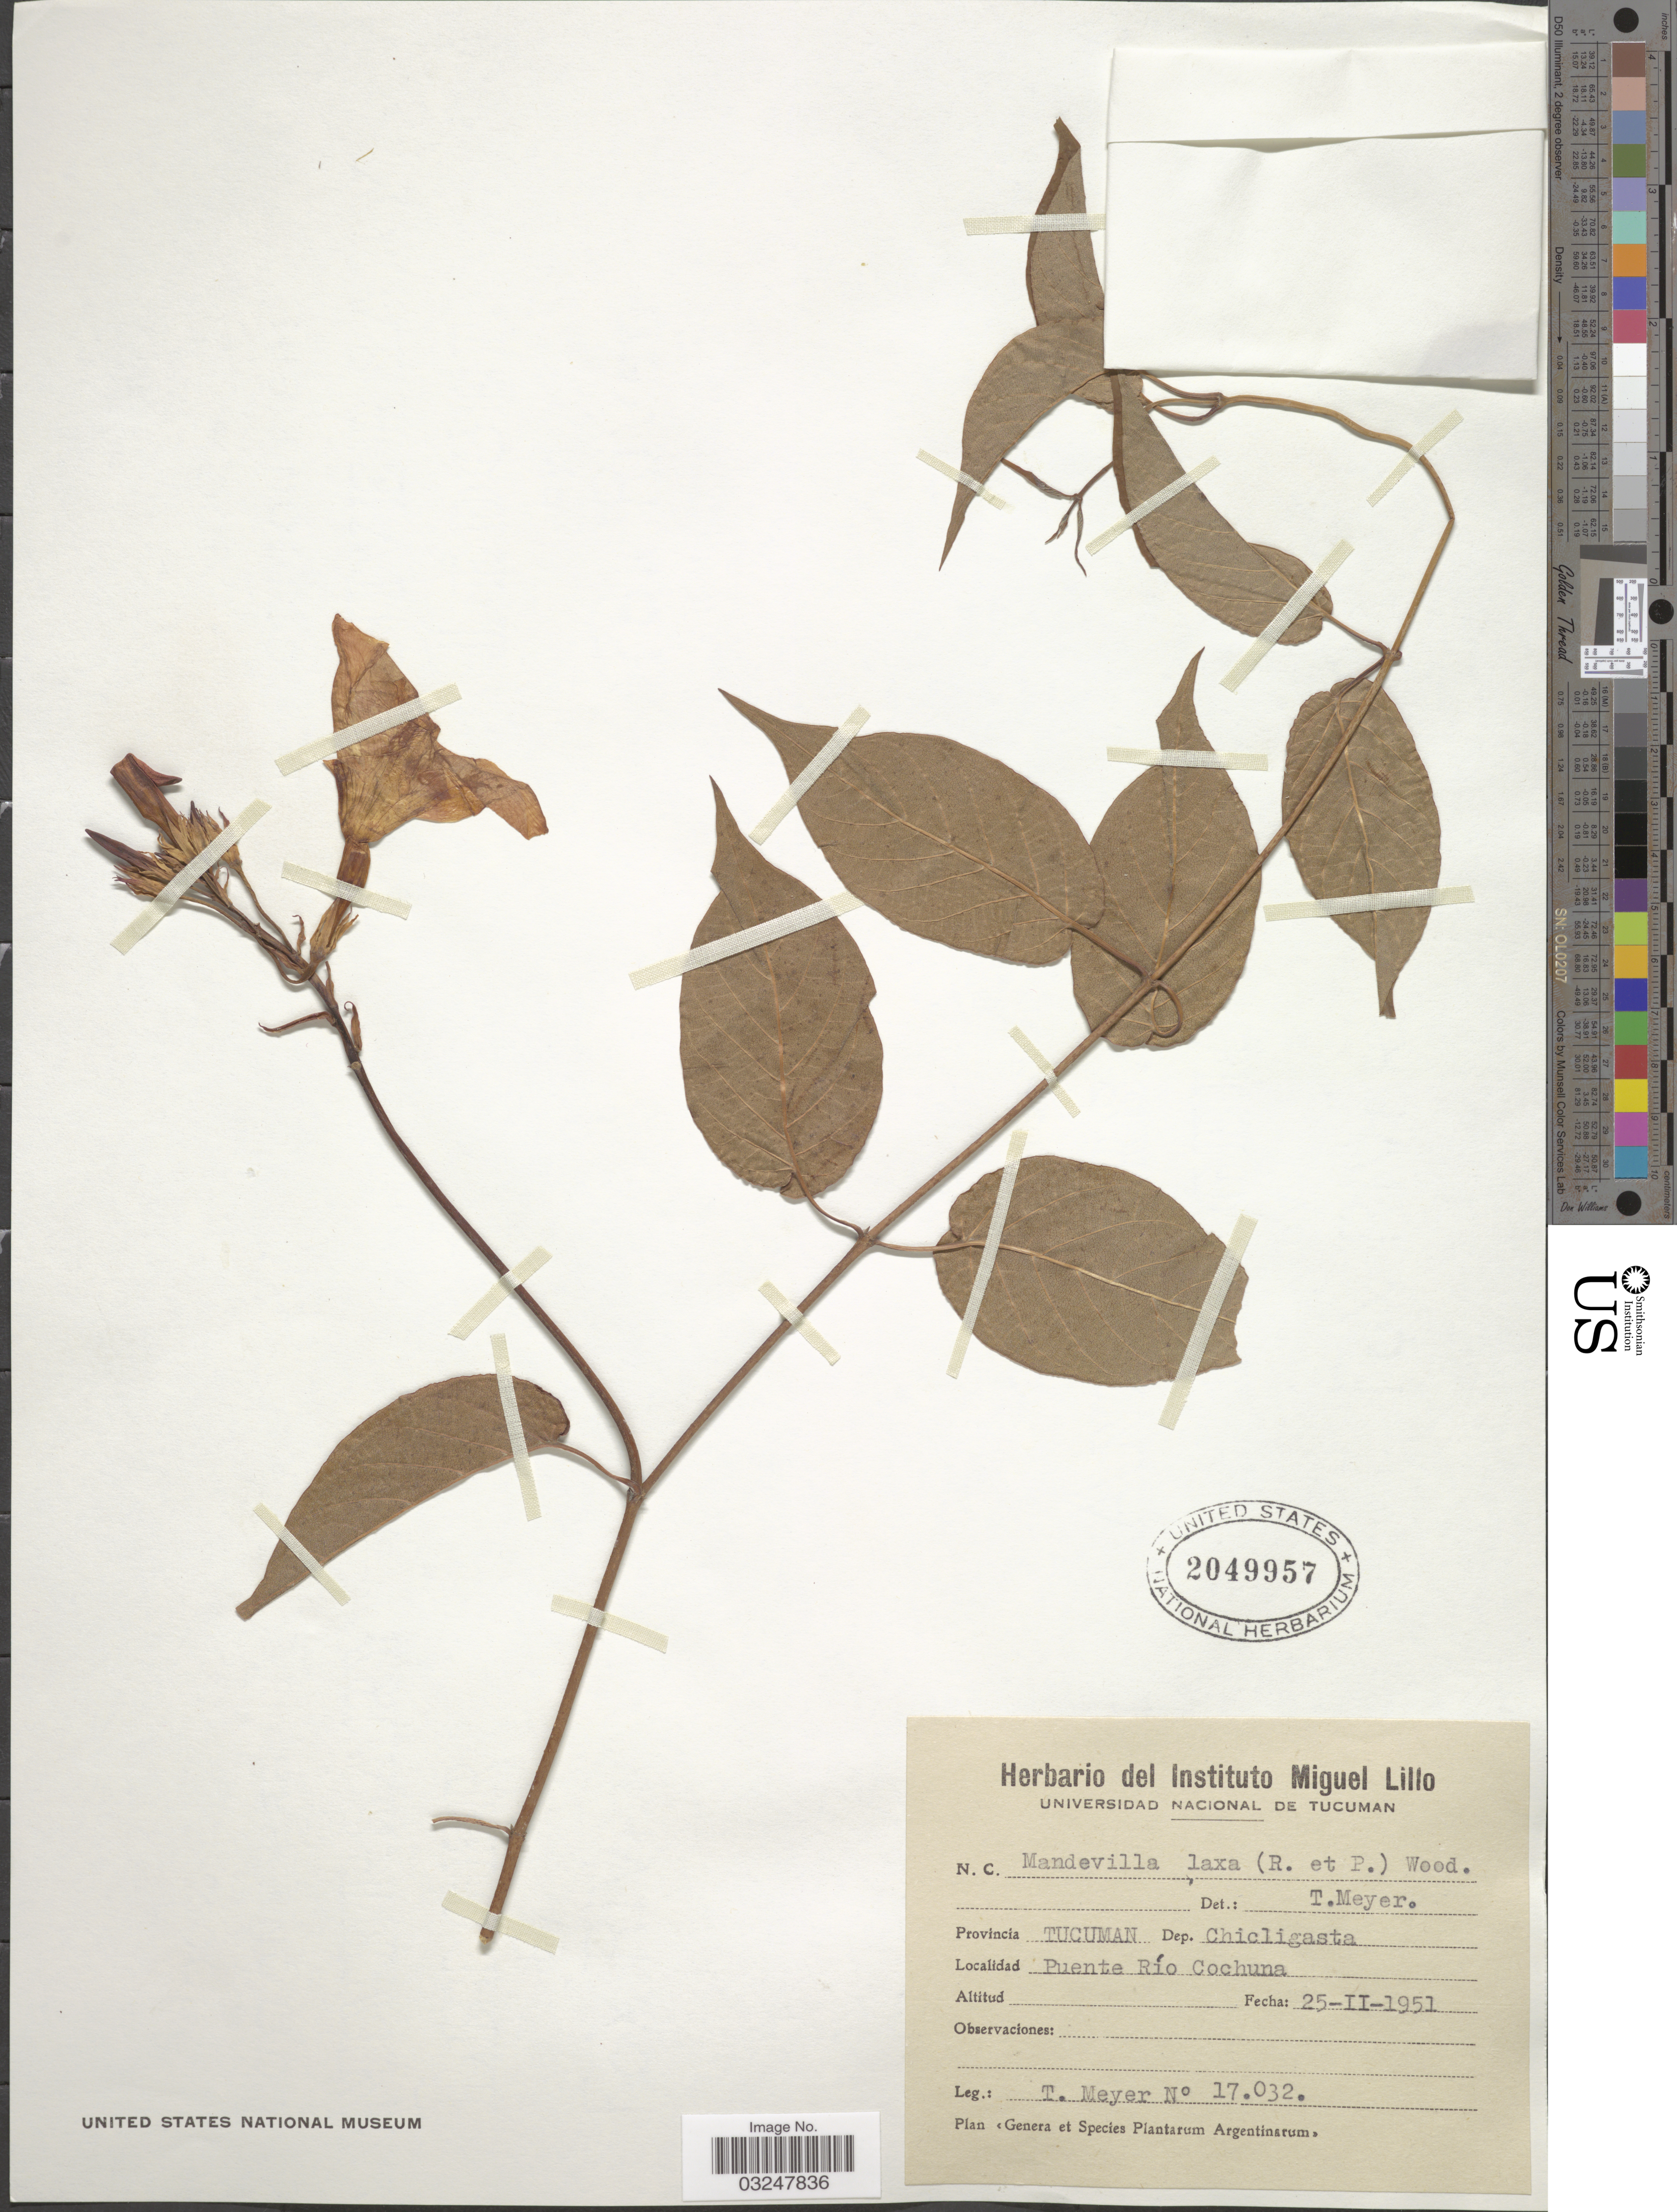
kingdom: Plantae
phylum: Tracheophyta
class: Magnoliopsida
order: Gentianales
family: Apocynaceae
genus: Mandevilla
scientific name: Mandevilla laxa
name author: (Ruiz & Pav.) J. Woodson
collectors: T. Meyer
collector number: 17032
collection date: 1951-02-25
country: Argentina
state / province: Tucuman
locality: Dep. Chicligasta, Puente Río Cochuna.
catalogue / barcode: US 2049957